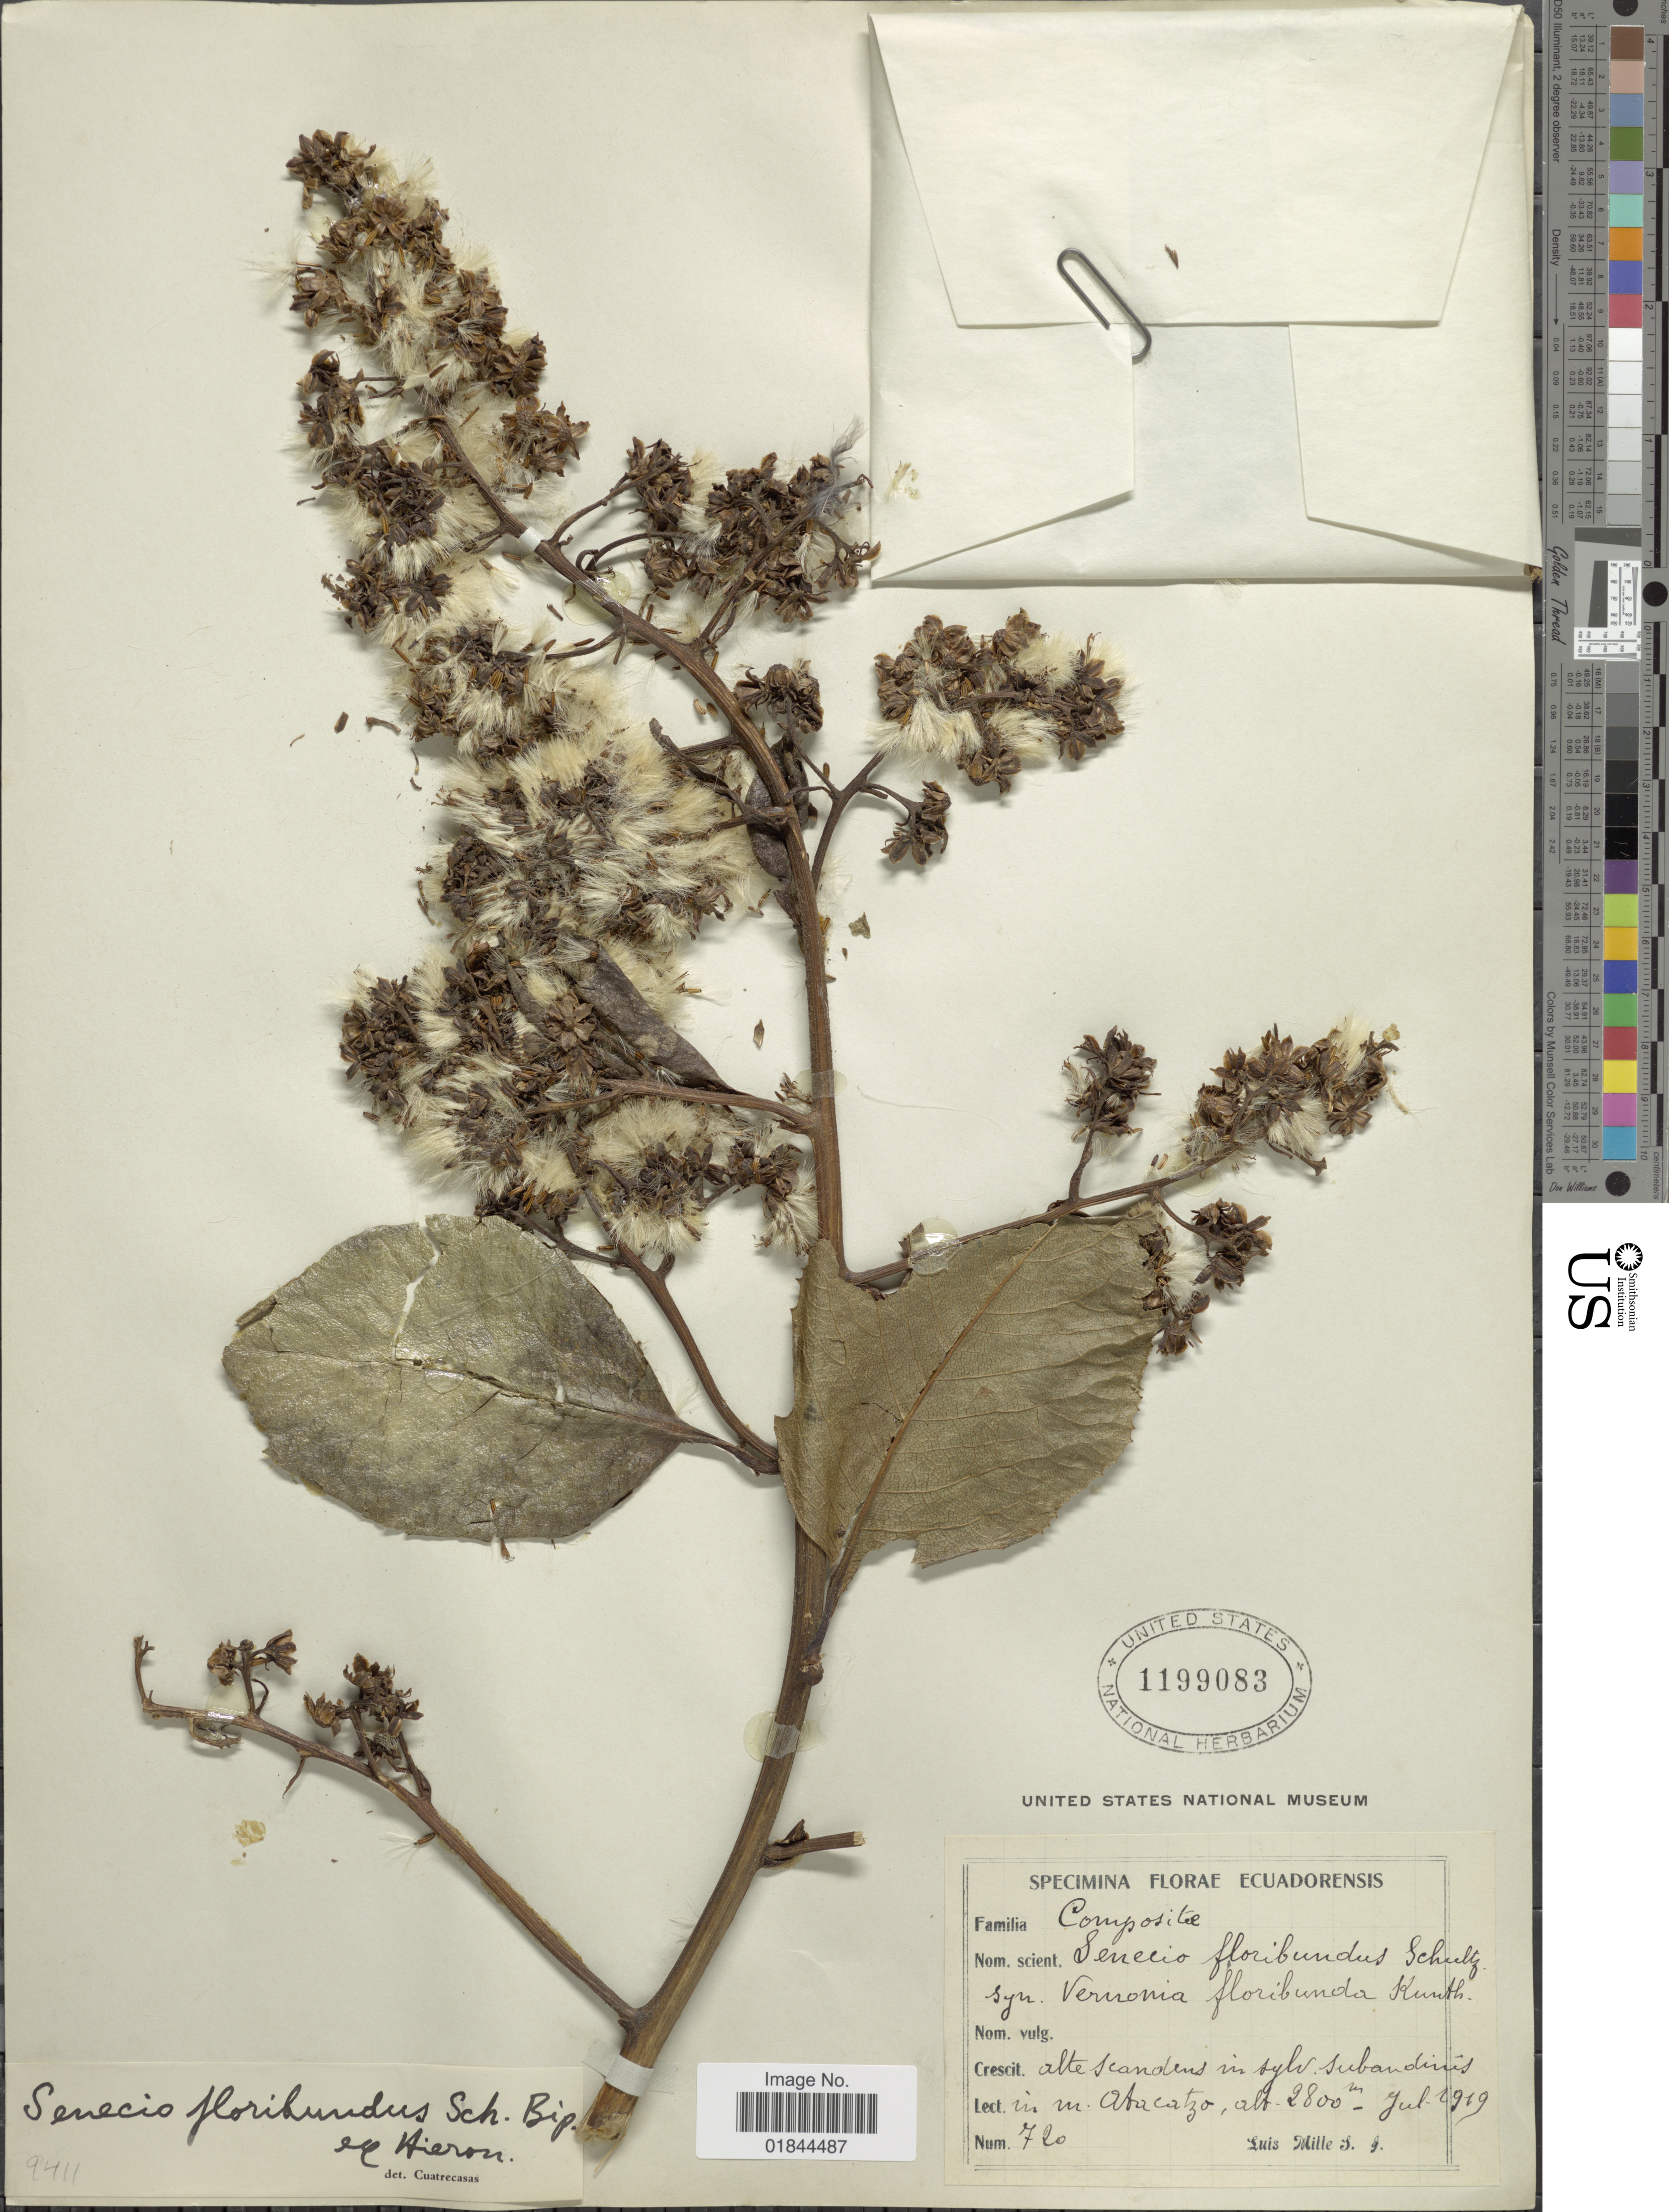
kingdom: Plantae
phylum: Tracheophyta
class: Magnoliopsida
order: Asterales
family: Asteraceae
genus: Pentacalia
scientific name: Pentacalia floribunda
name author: Cuatrec.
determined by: Calvo, Joel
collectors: L. Mille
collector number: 720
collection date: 1919-07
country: Ecuador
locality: Alte scandens in sylv subandinis in m. Atacazo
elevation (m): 2800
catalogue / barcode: US 1199083